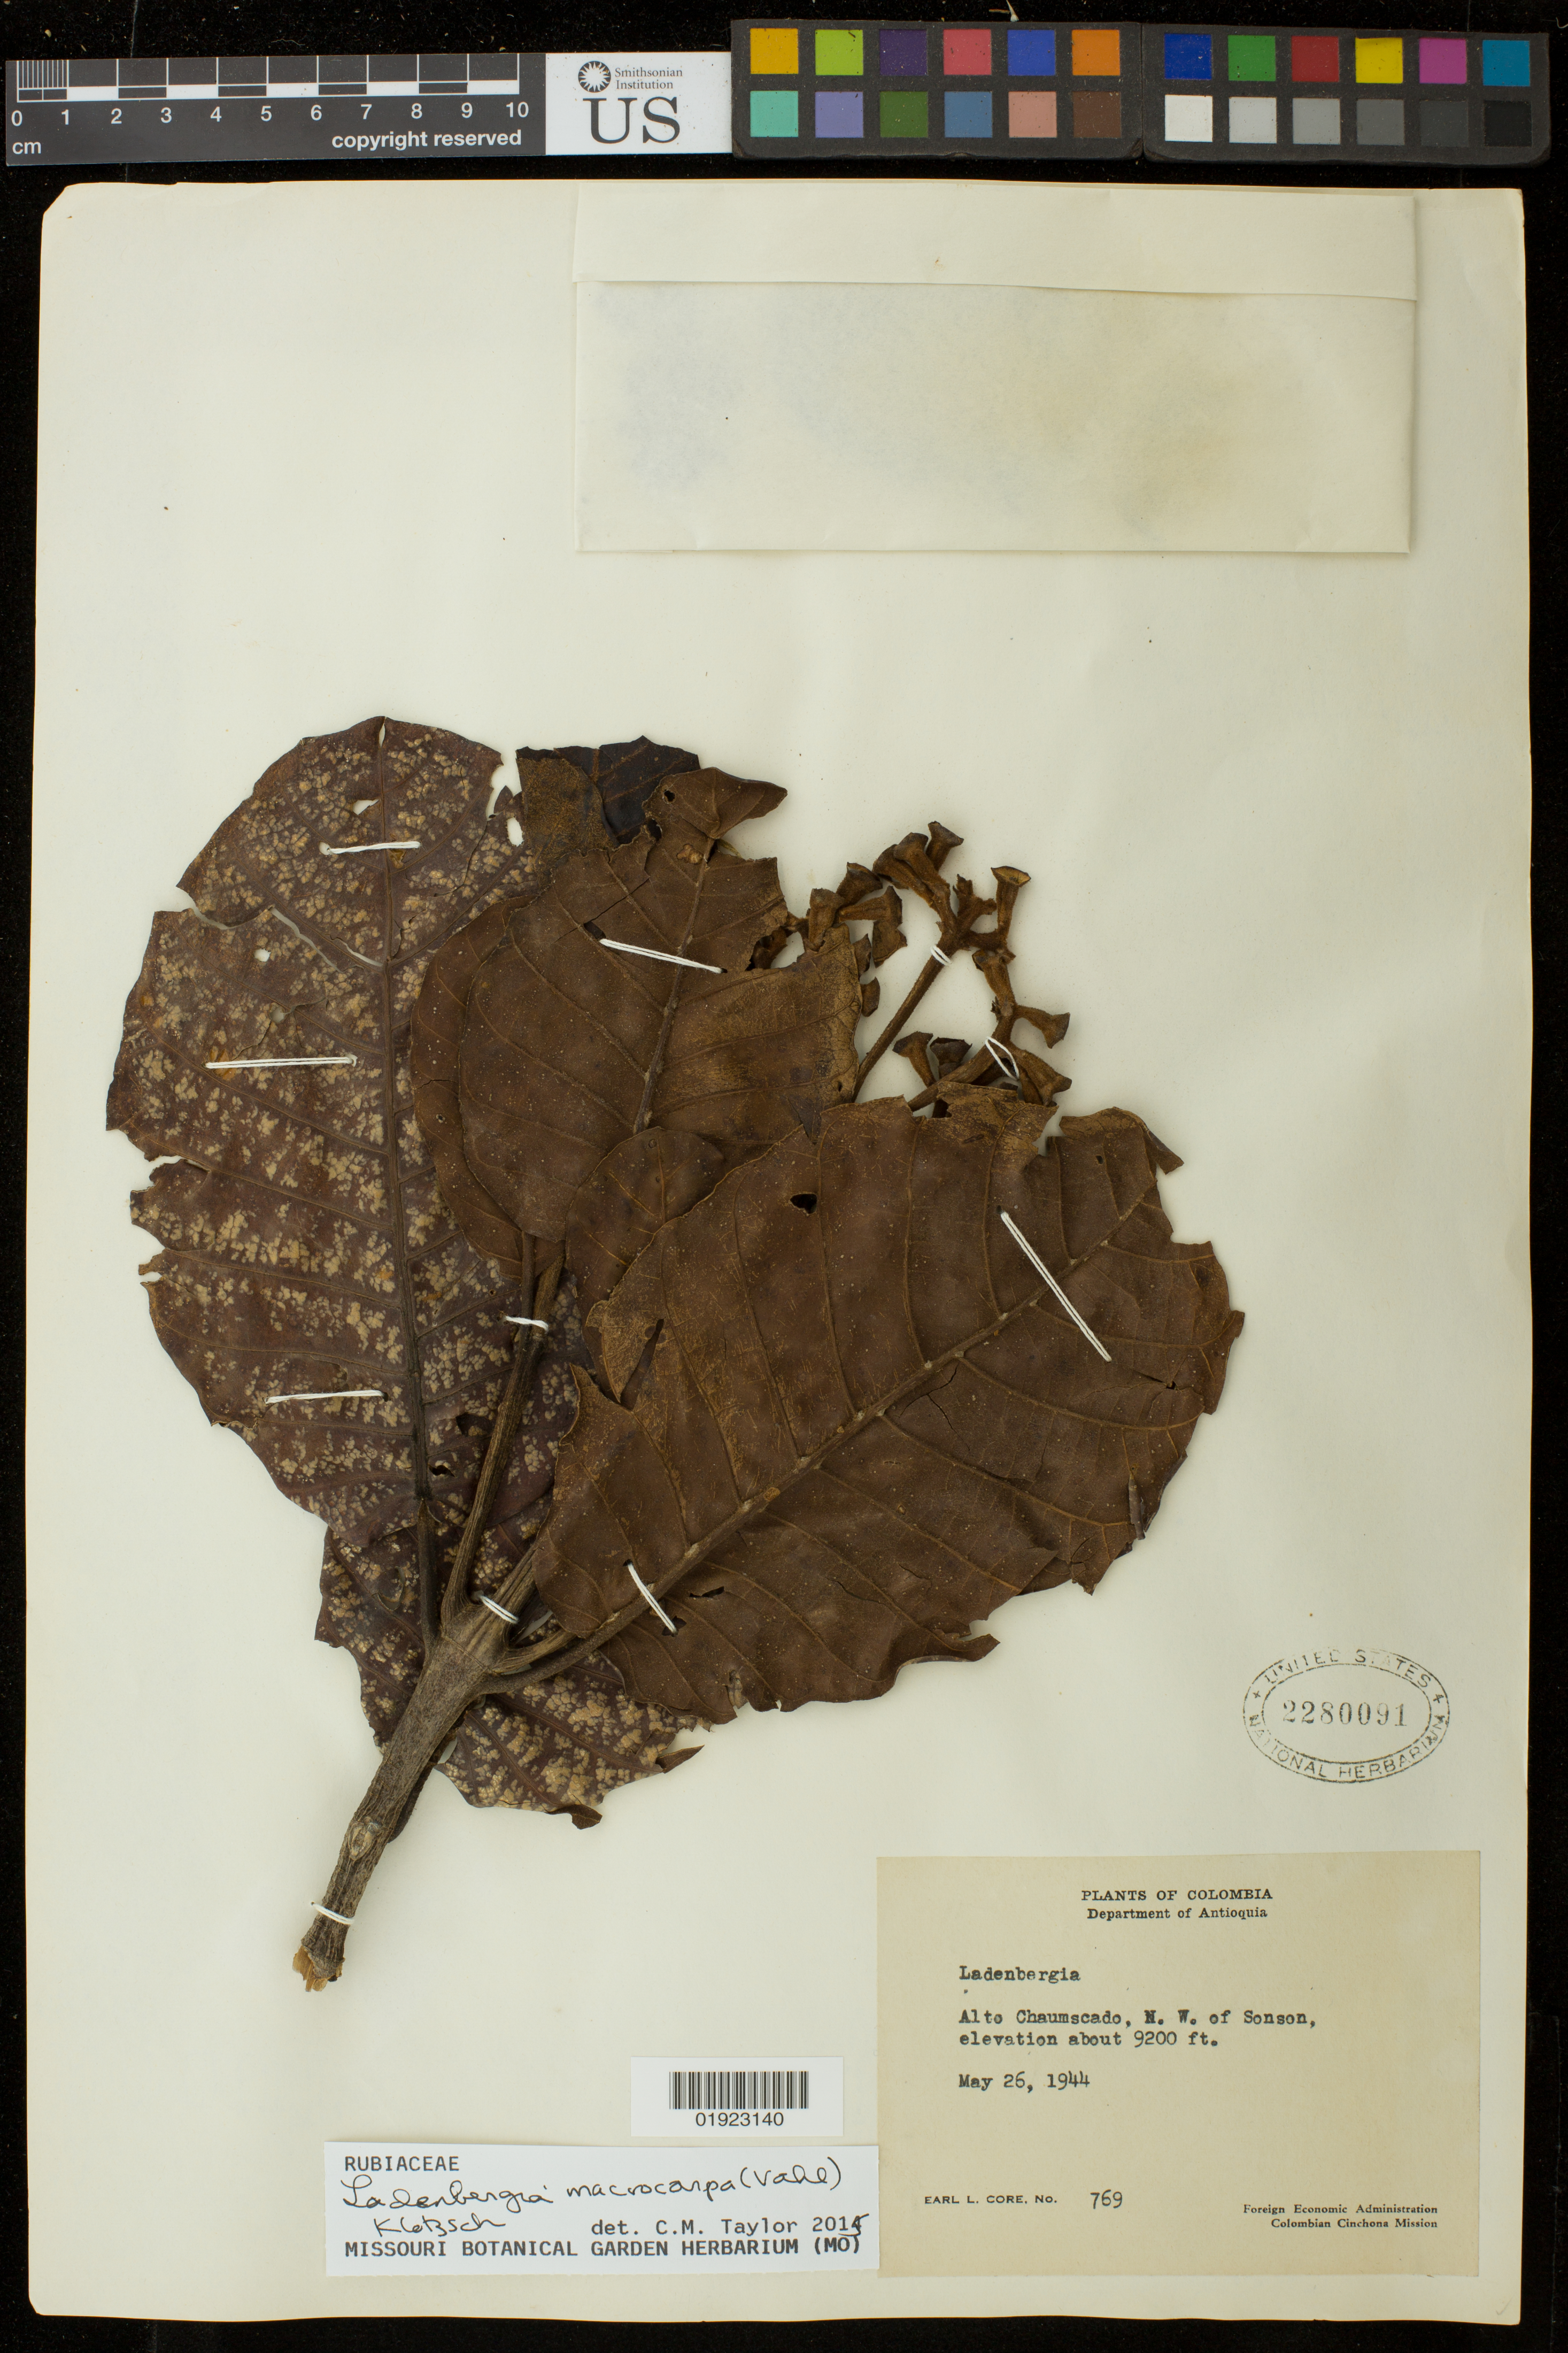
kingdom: Plantae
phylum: Tracheophyta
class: Magnoliopsida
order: Gentianales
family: Rubiaceae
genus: Ladenbergia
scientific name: Ladenbergia macrocarpa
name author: (Vahl) Klotzsch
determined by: Taylor, Charlotte M.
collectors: E. L. Core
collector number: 769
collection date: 1944-05-26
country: Colombia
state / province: Antioquia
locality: Alto Chaumscado, N.W. of Sonson.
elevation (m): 2804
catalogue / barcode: US 2280091